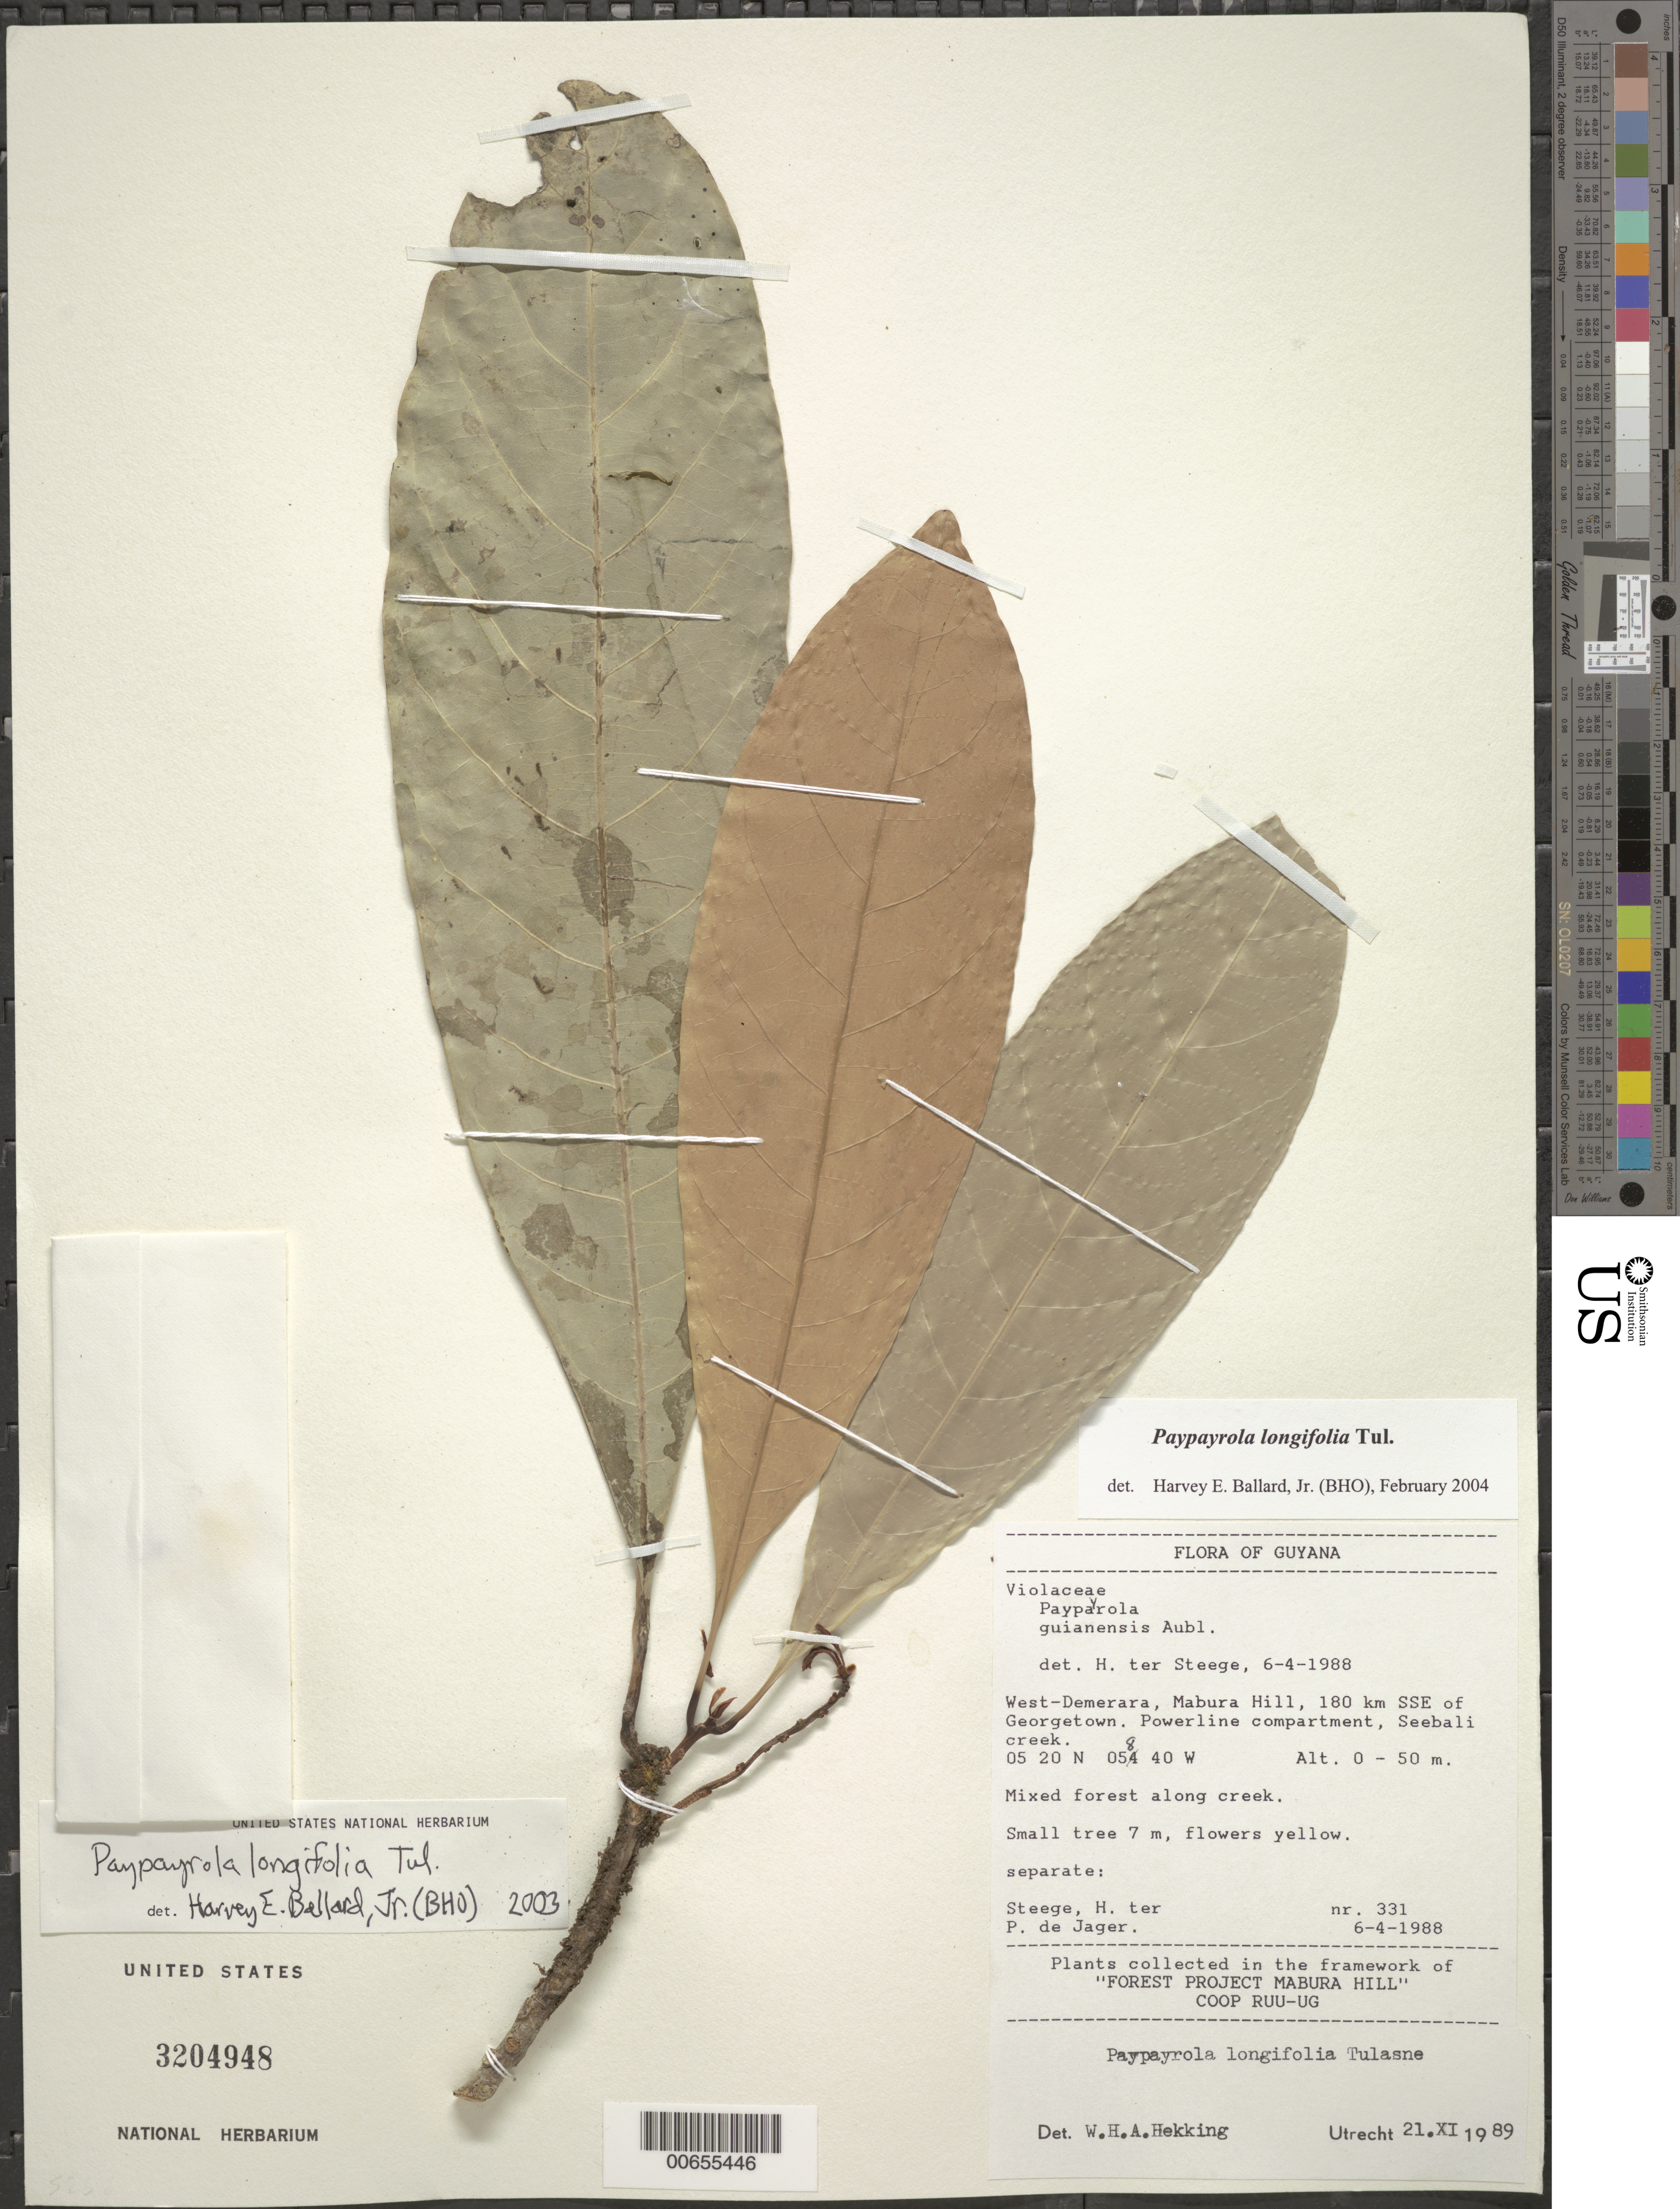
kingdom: Plantae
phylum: Tracheophyta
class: Magnoliopsida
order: Malpighiales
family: Violaceae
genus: Paypayrola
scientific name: Paypayrola longifolia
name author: Tul.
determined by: Ballard, Harvey E.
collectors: H. ter Steege & P. De Jager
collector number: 331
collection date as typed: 6-Apr-88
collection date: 1988-04-06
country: Guyana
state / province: U. Demerara-Berbice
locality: Mabura Hill, 180 km SSE of Georgetown, Seebali Creek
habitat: Mixed forest along creek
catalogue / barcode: US 3204948